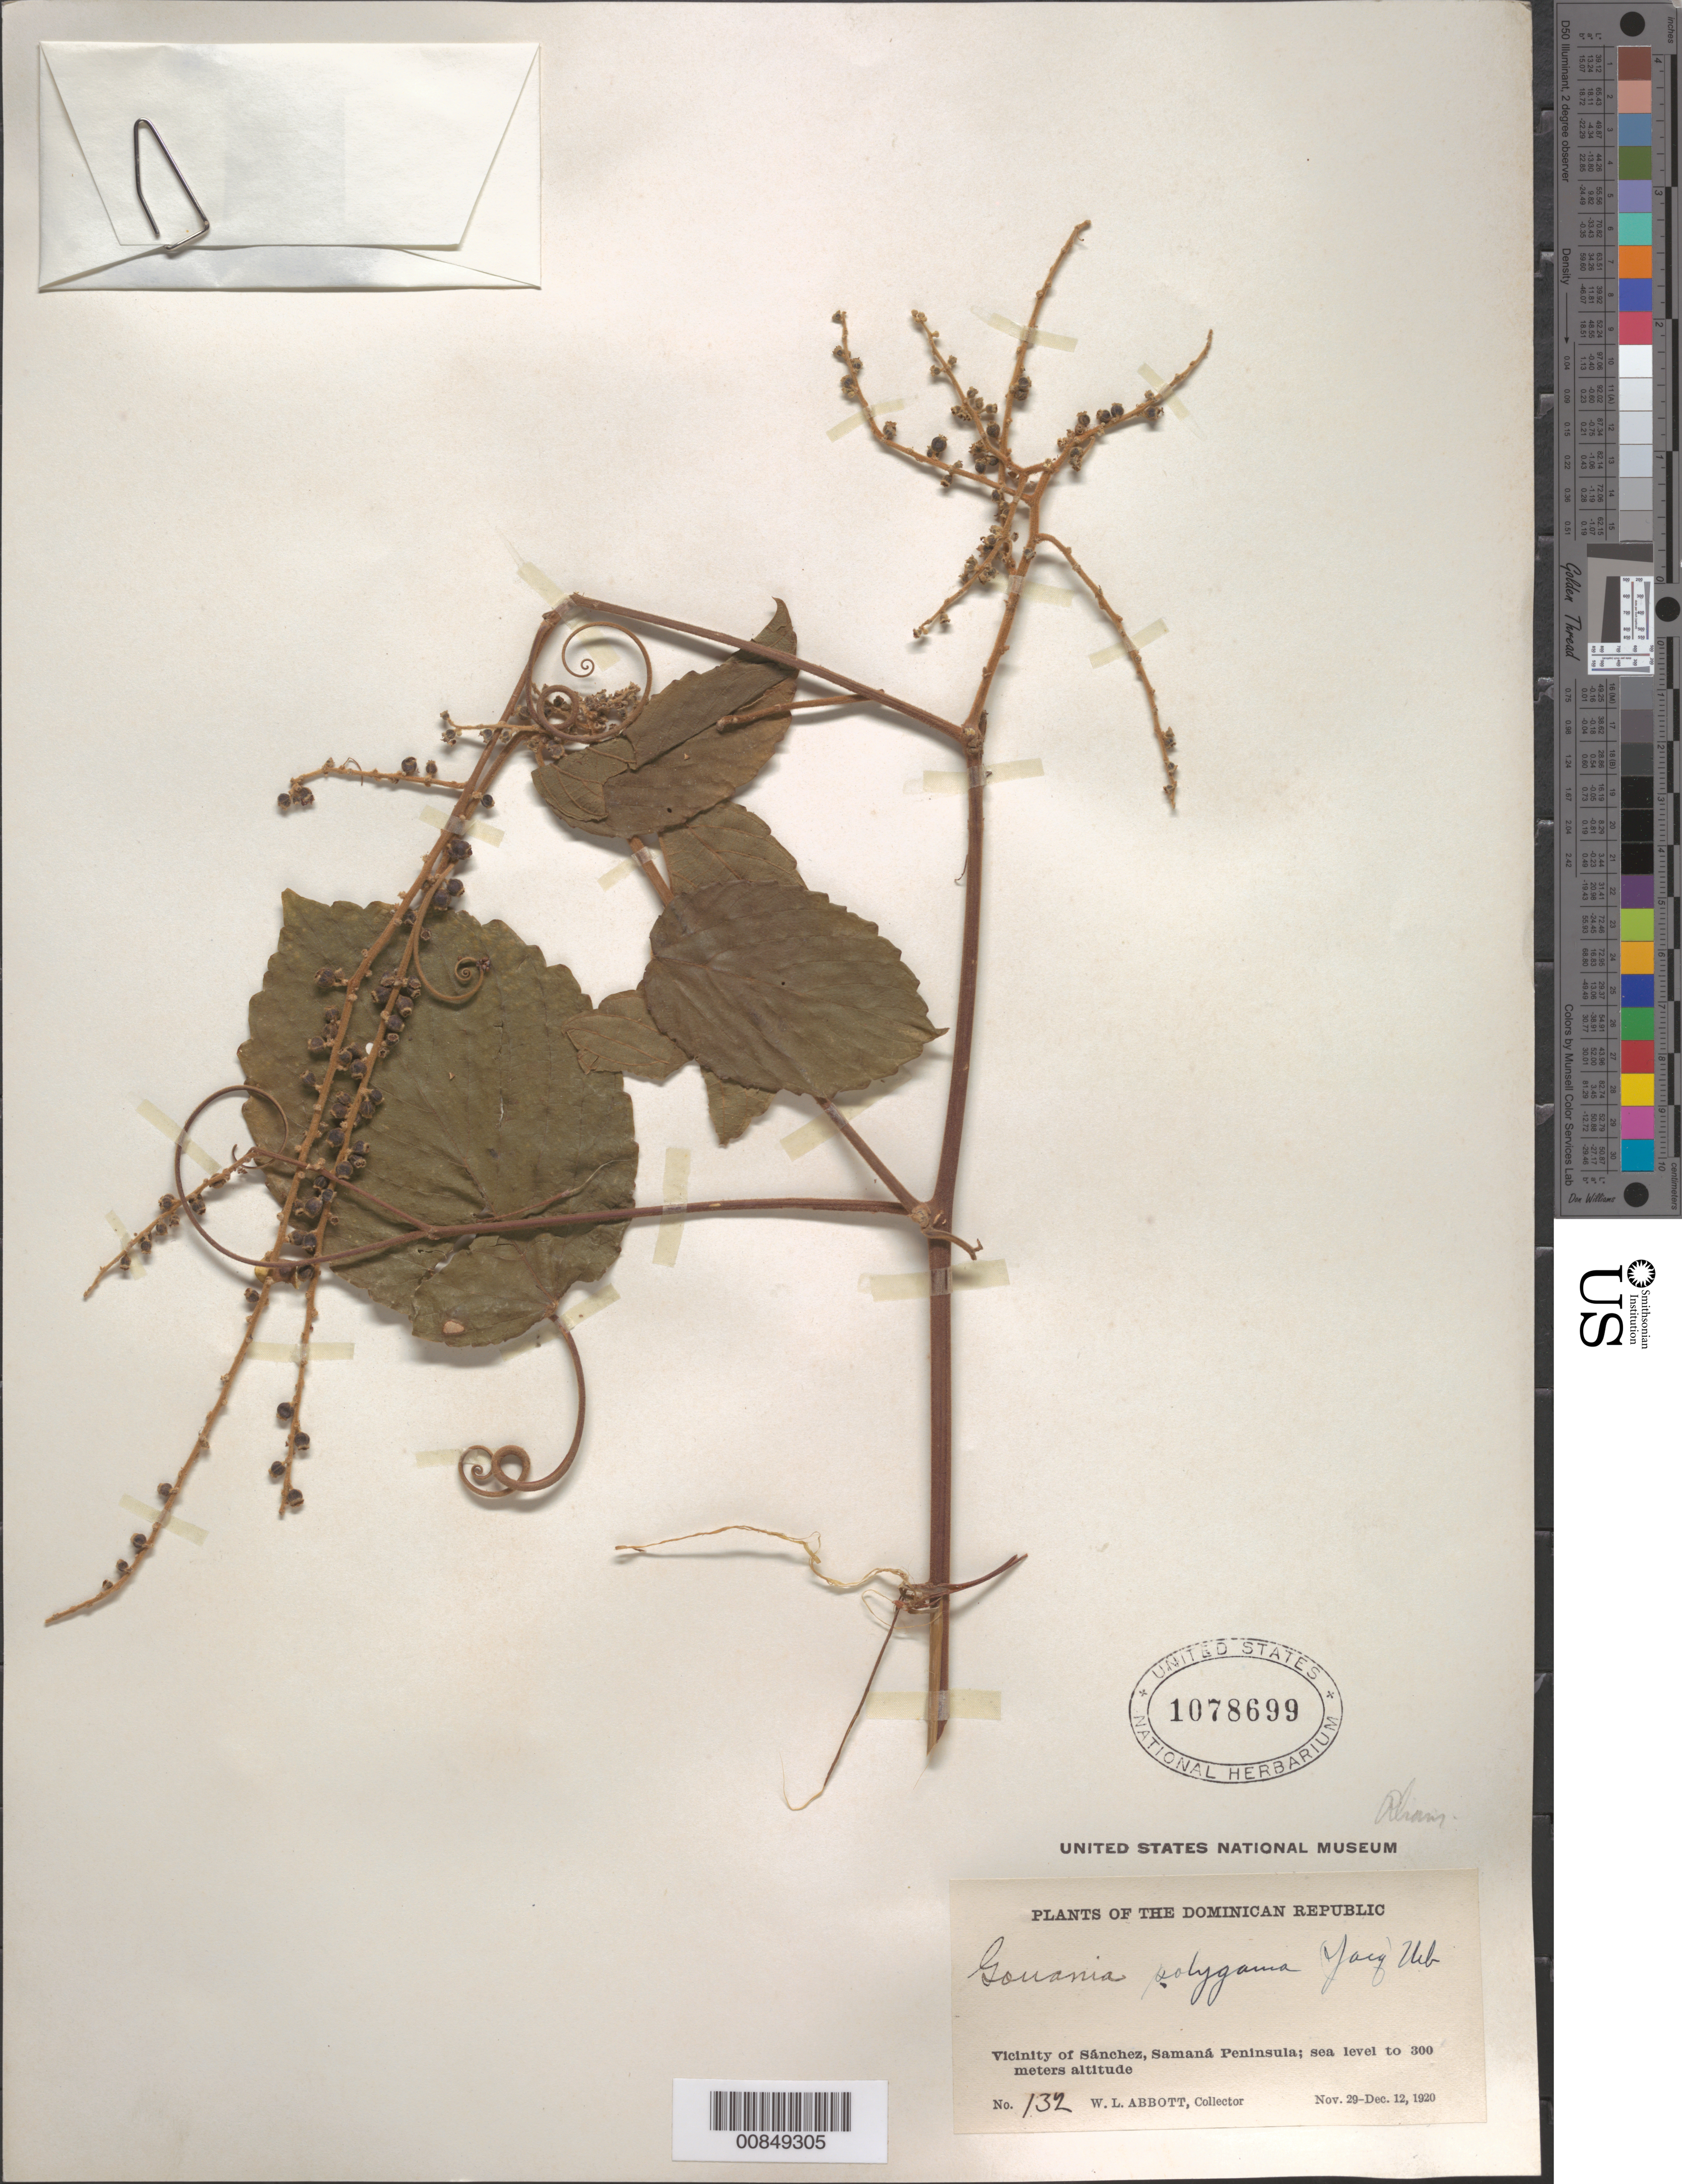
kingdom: Plantae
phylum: Tracheophyta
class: Magnoliopsida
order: Rosales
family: Rhamnaceae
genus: Gouania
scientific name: Gouania polygama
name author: (Jacq.) Urb.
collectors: W. L. Abbott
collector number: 132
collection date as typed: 29 Nov 1920 to 12 Dec 1920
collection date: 1920-11-29/1920-12-12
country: Dominican Republic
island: Hispaniola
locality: Vicinity of Sánchez, Samaná Peninsula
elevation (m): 0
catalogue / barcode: US 1078699